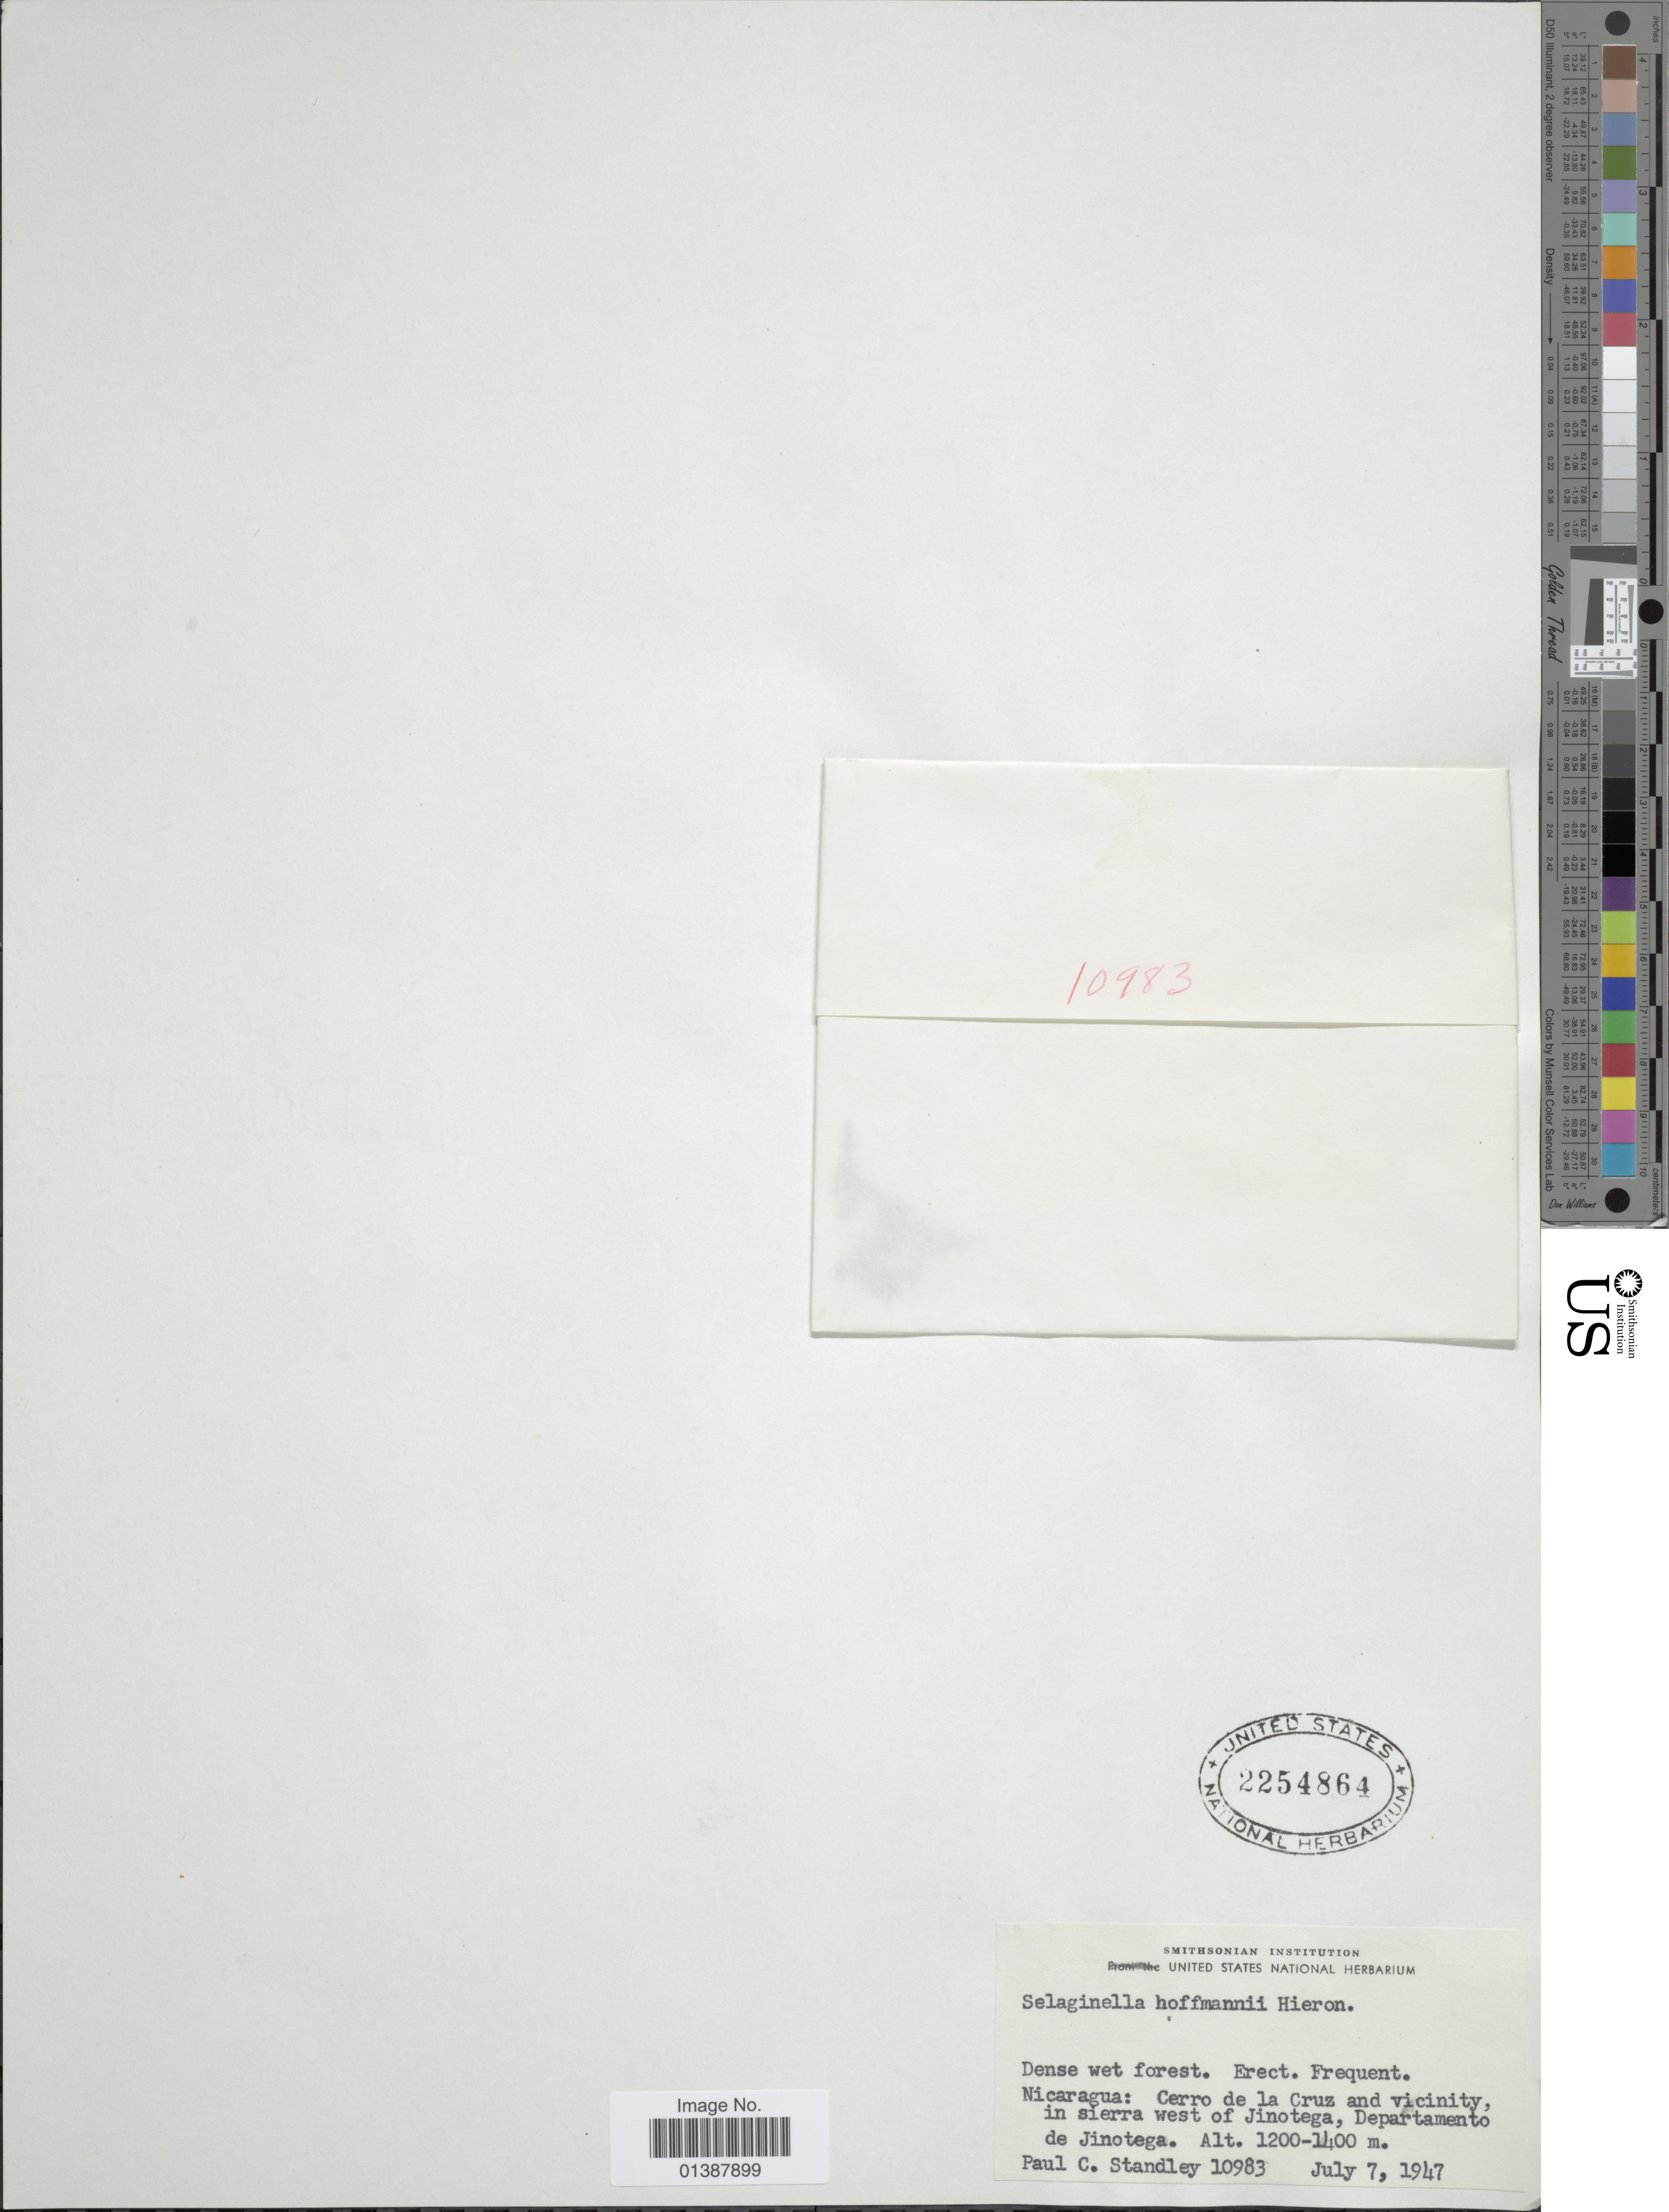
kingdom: Plantae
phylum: Tracheophyta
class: Lycopodiopsida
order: Selaginellales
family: Selaginellaceae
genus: Selaginella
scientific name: Selaginella hoffmannii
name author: Hieron.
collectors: P. C. Standley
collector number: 10983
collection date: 1947-07-07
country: Nicaragua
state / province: Jinotega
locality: Cerro de la Cruz and vicinity, in sierra west of Jinotega, Departamento de Jinotega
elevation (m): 1200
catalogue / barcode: US 2254864